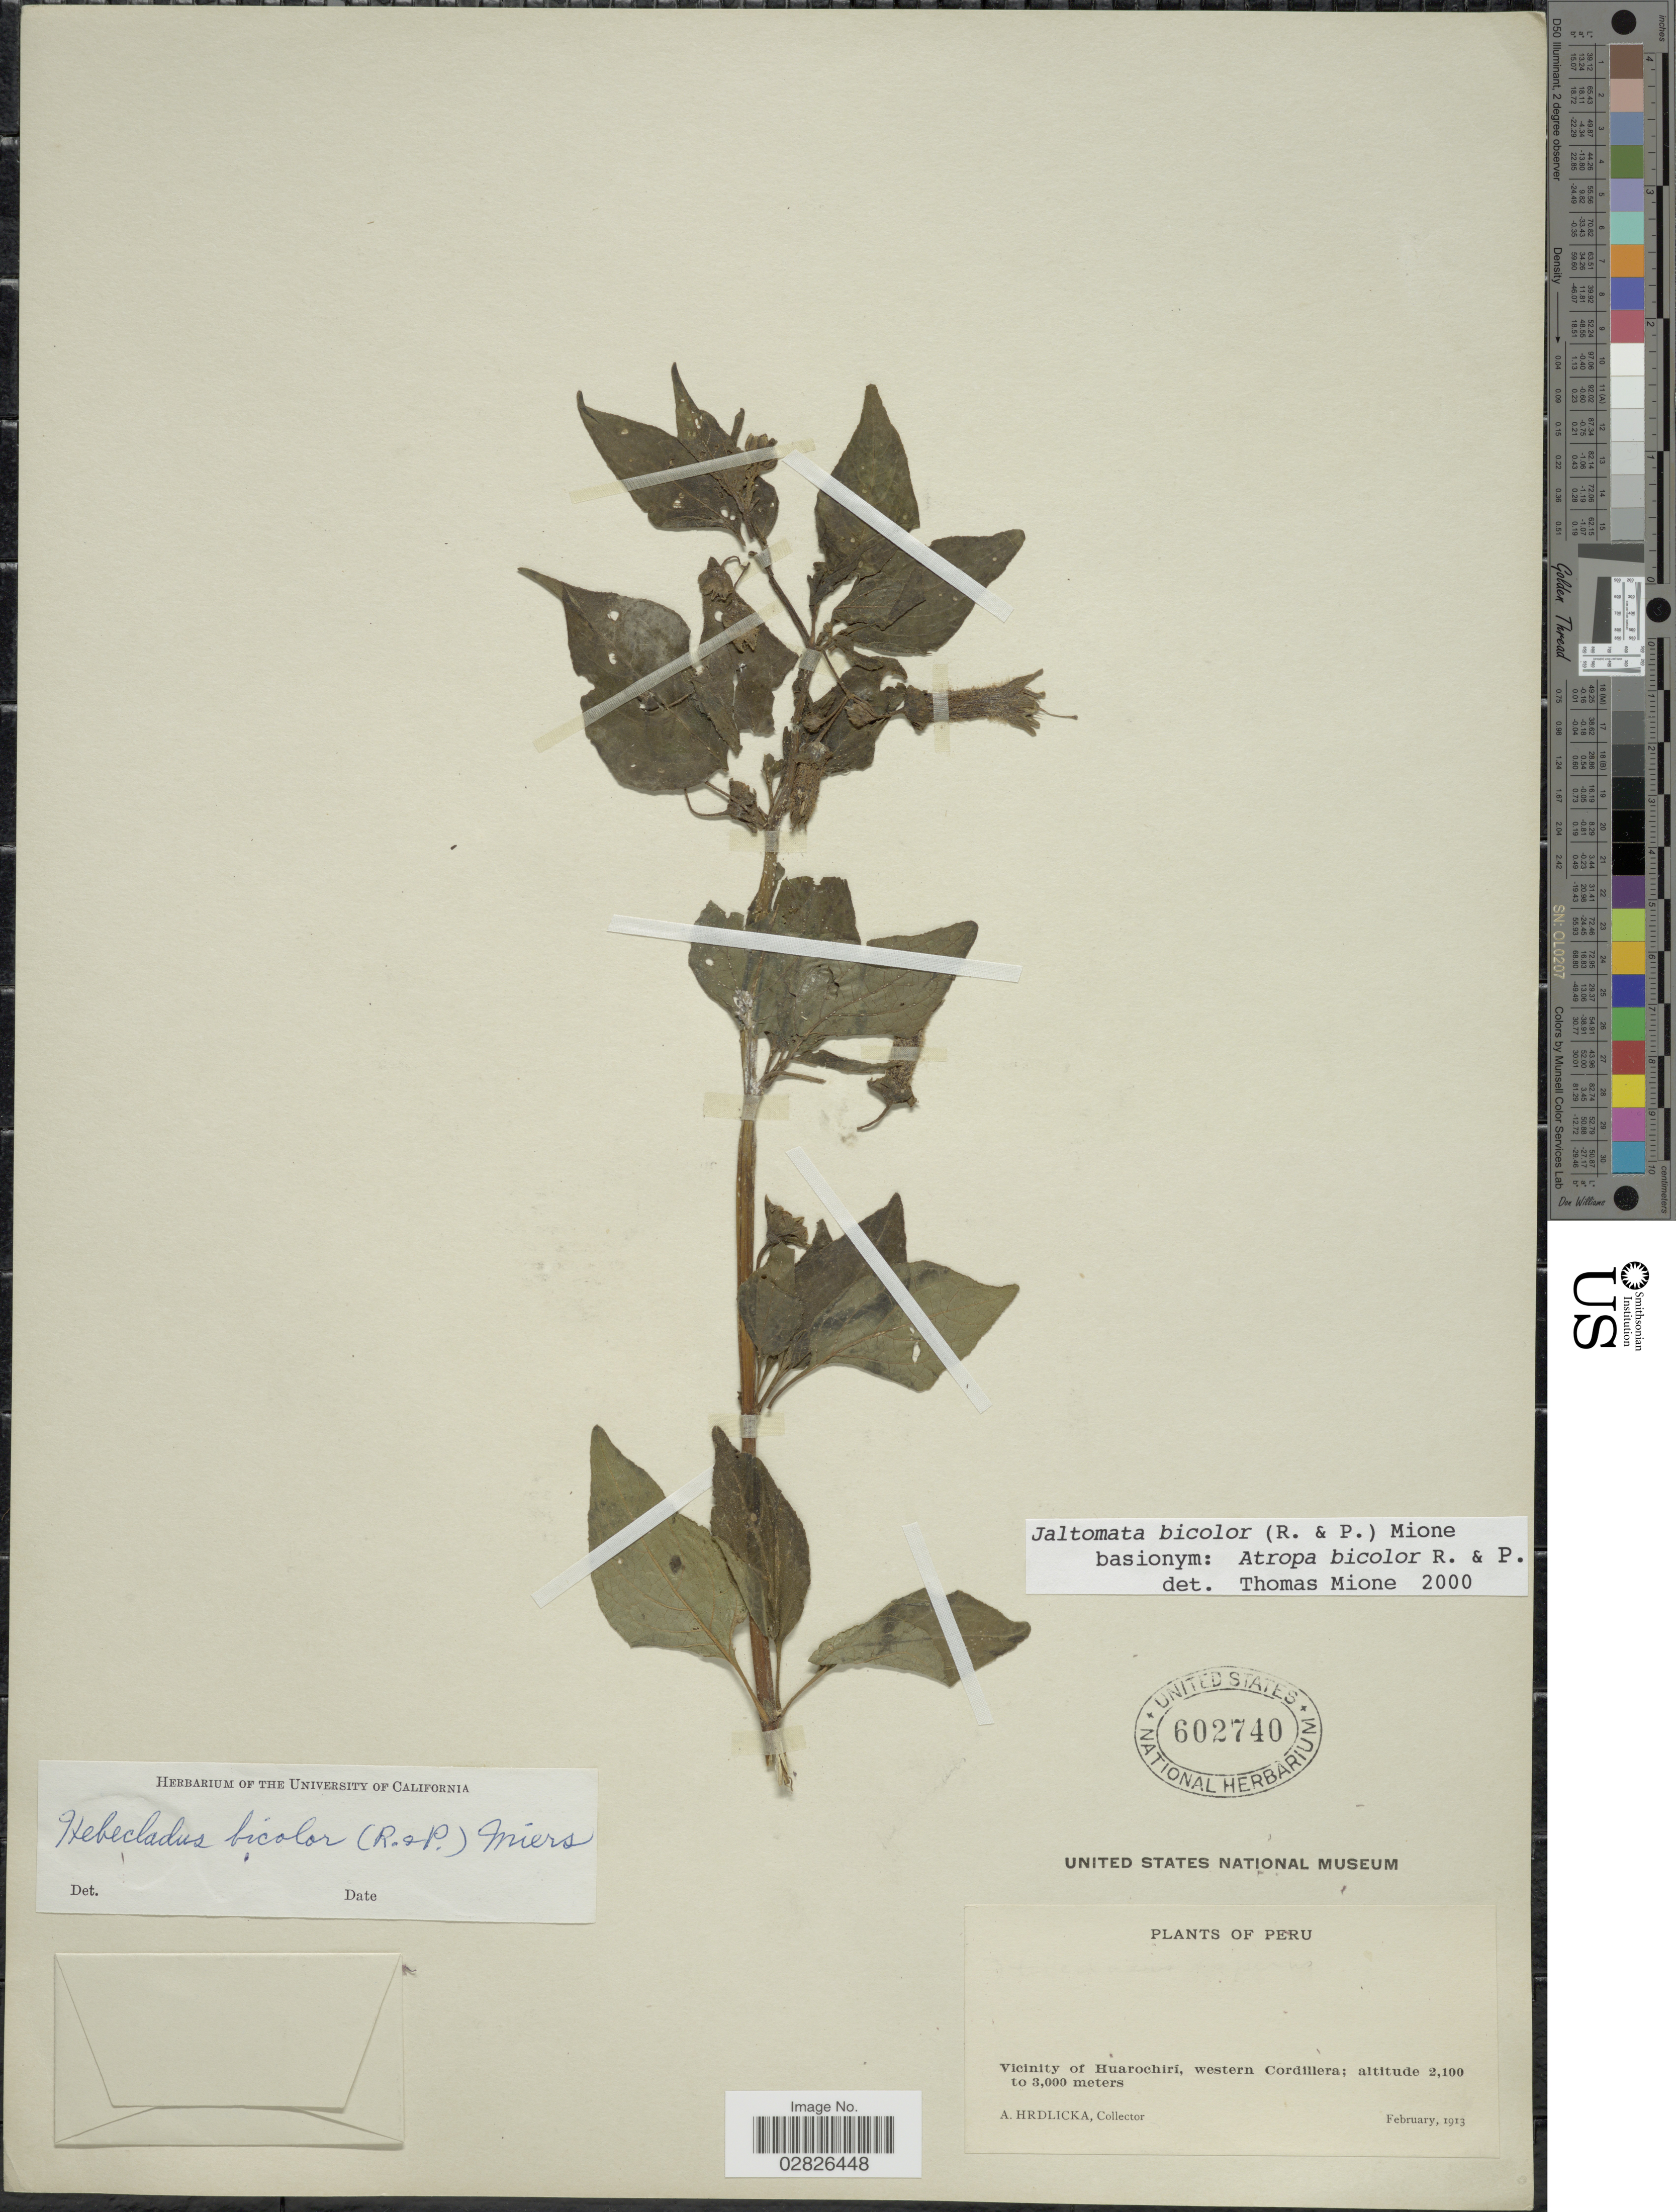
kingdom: Plantae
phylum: Tracheophyta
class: Magnoliopsida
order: Solanales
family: Solanaceae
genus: Jaltomata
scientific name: Jaltomata bicolor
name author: (Ruiz & Pav.) Mione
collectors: A. Hrdlicka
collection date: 1913-02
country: Peru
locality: Vicinity of Huarochirí, Western Cordillera.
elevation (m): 2100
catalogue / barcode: US 602740